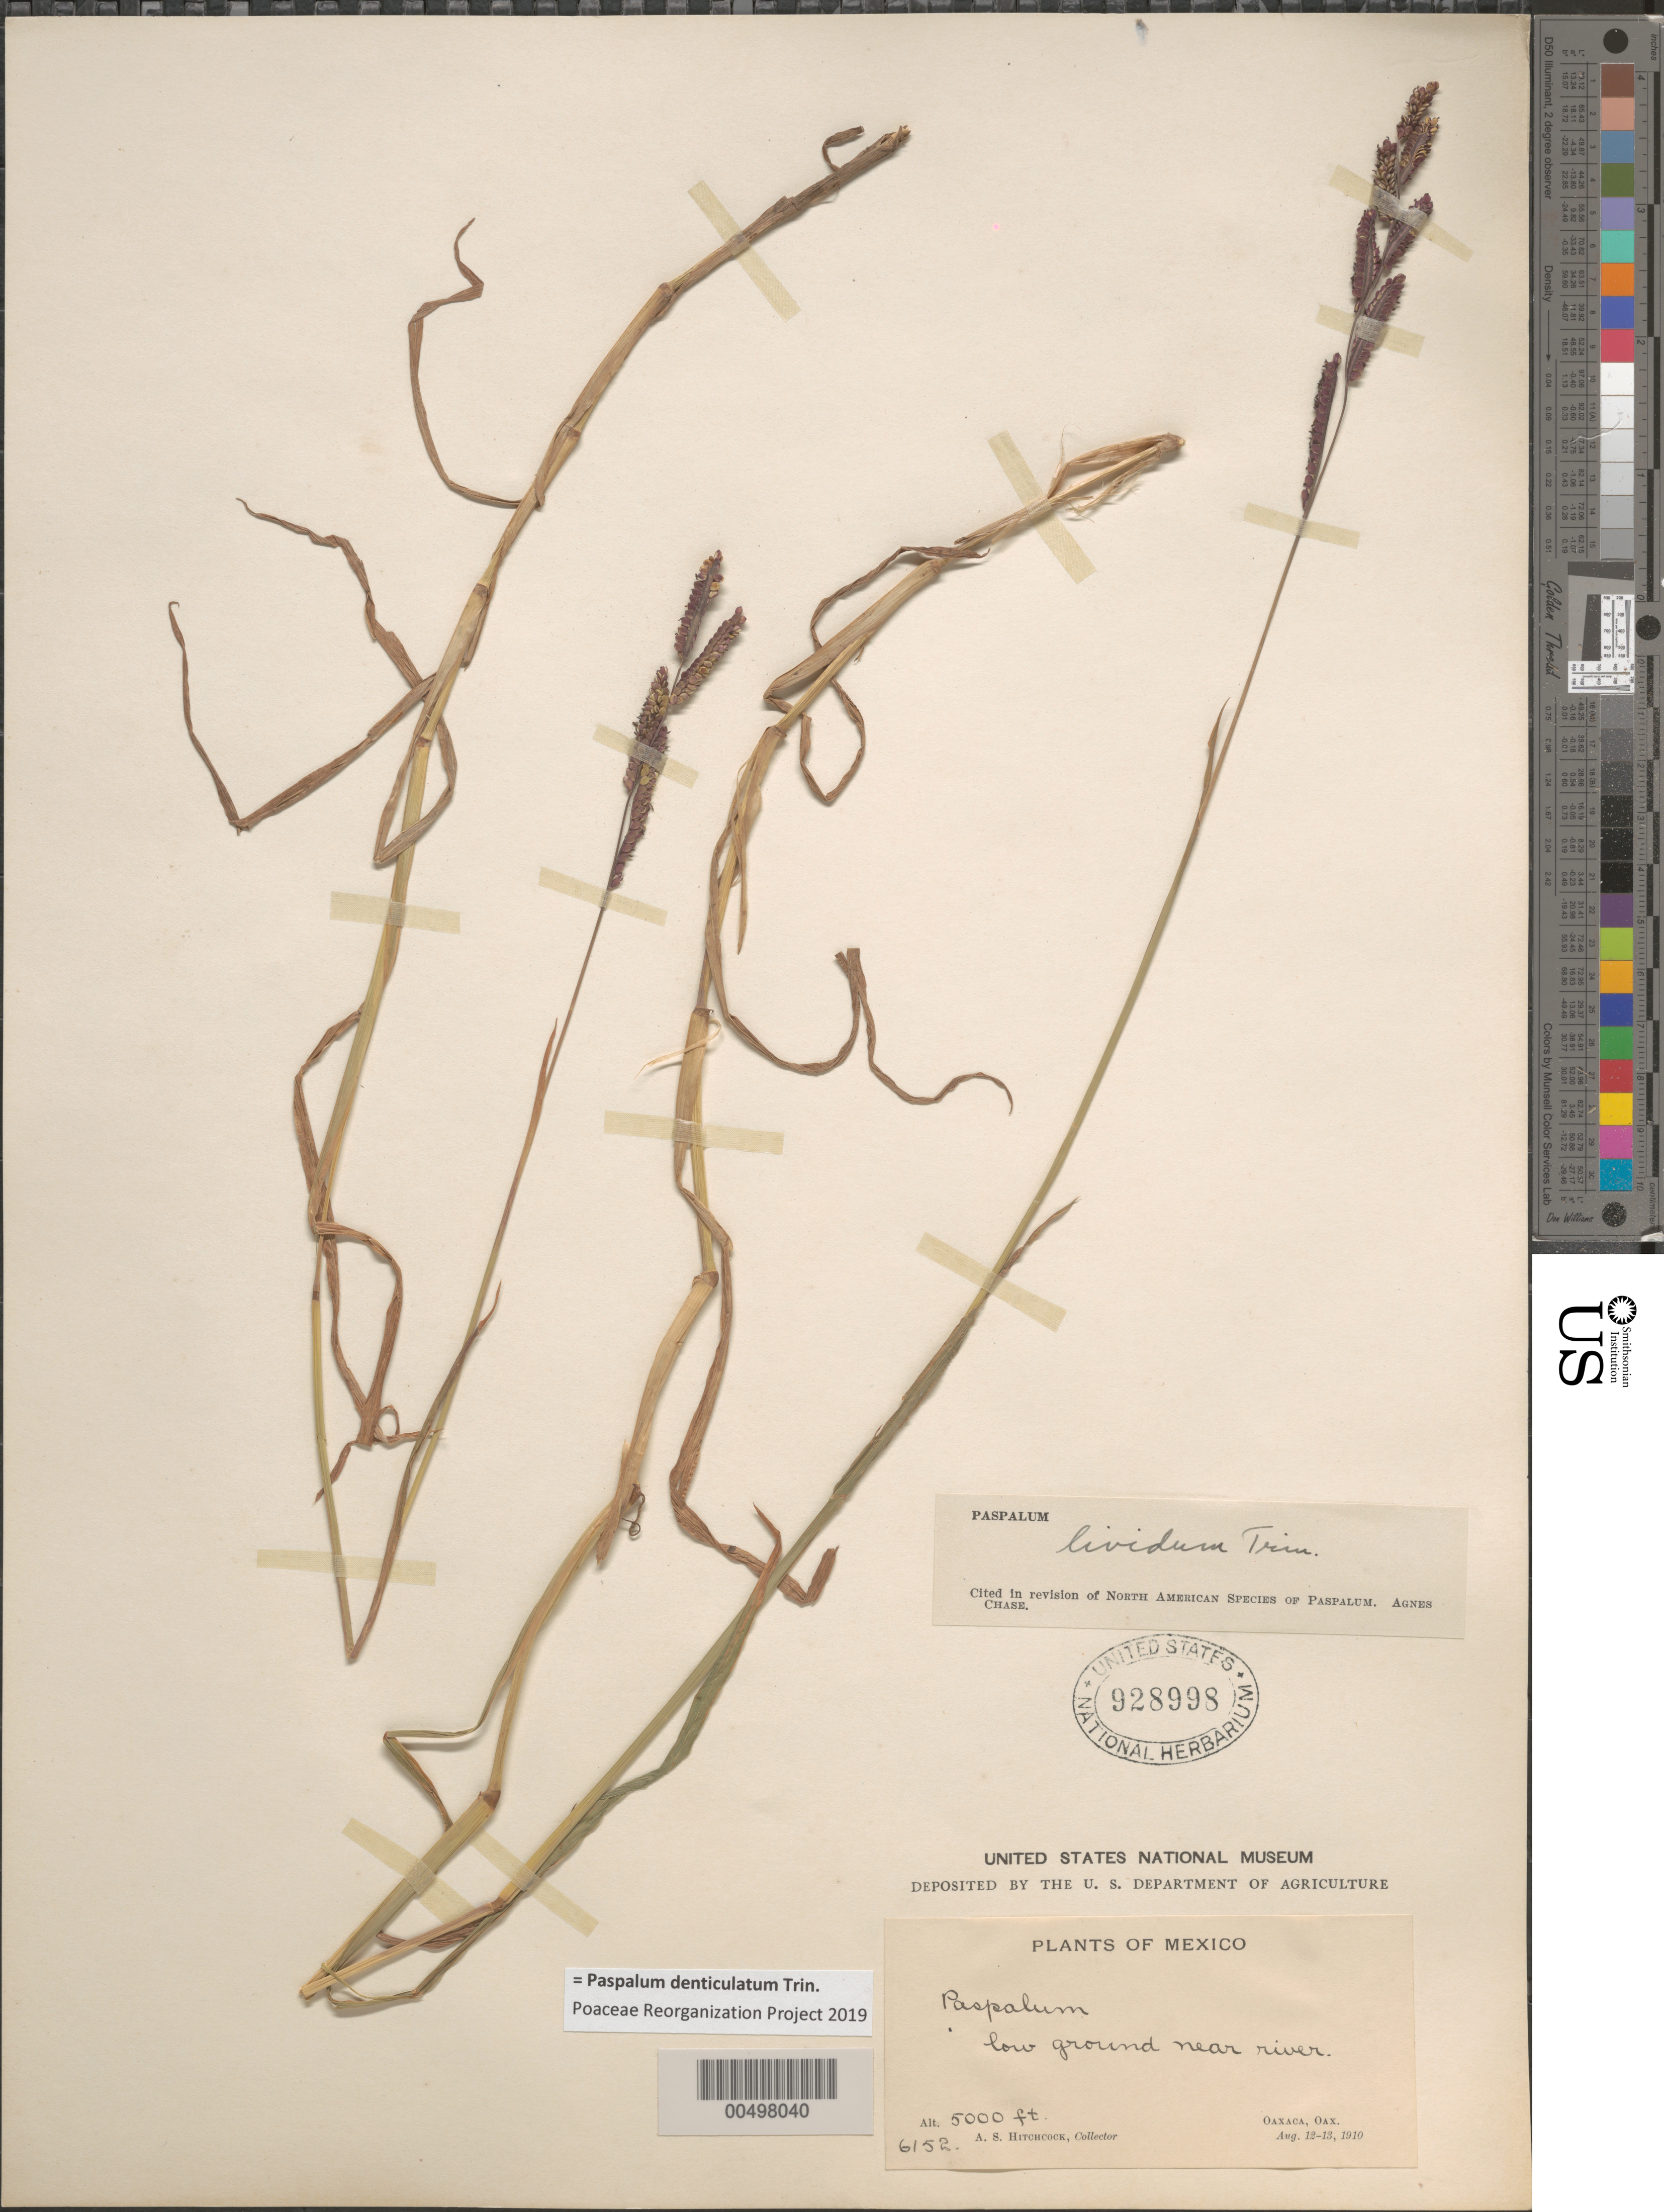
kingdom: Plantae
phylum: Tracheophyta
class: Liliopsida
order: Poales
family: Poaceae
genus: Paspalum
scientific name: Paspalum lividum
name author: Trin. in Schltdl.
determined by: Chase, [M.] Agnes, (US)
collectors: A. S. Hitchcock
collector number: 6152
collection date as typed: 12 Aug 1910 to 13 Aug 1910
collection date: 1910-08-12/1910-08-13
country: Mexico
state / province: Oaxaca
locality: Oaxaca, near river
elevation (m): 1524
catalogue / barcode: US 928998